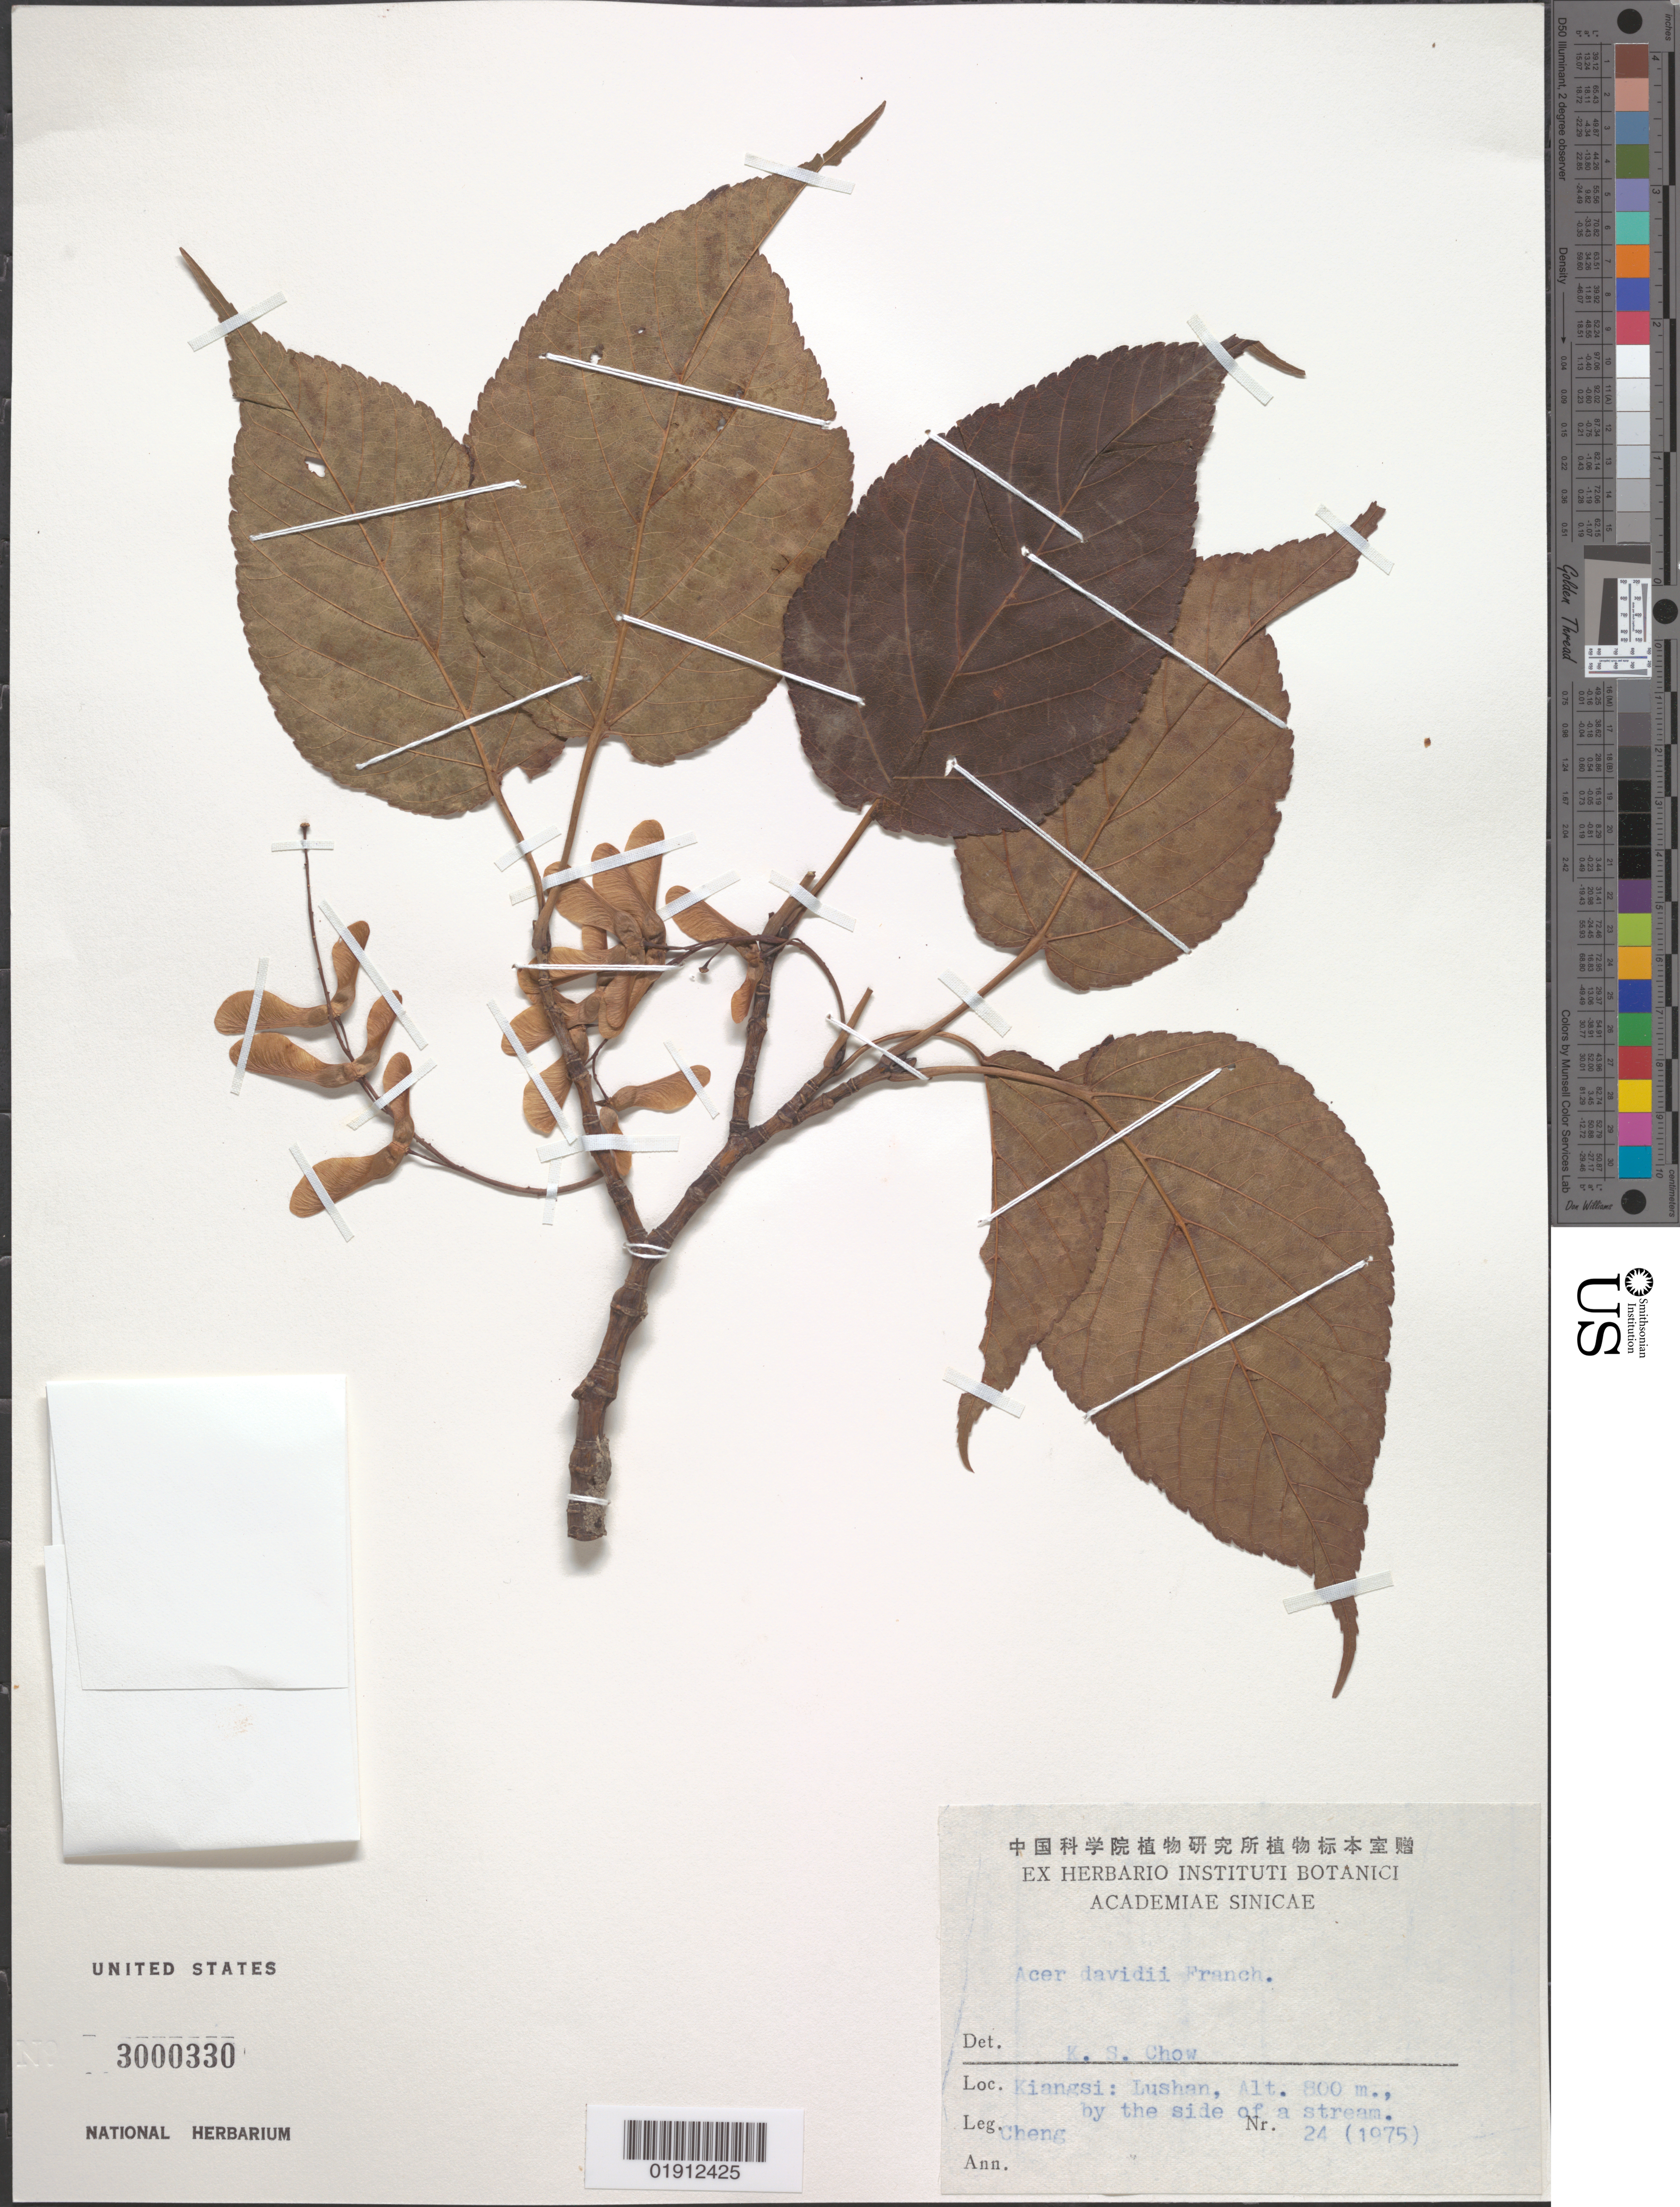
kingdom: Plantae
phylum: Tracheophyta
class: Magnoliopsida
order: Sapindales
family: Sapindaceae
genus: Acer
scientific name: Acer davidii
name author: Franch.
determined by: Chow, K. S.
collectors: -. Cheng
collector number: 24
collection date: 1975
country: China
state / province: Jiangxi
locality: Kiangsi [Jiangxi]: Lushan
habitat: By the side of a stream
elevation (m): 800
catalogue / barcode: US 3000330